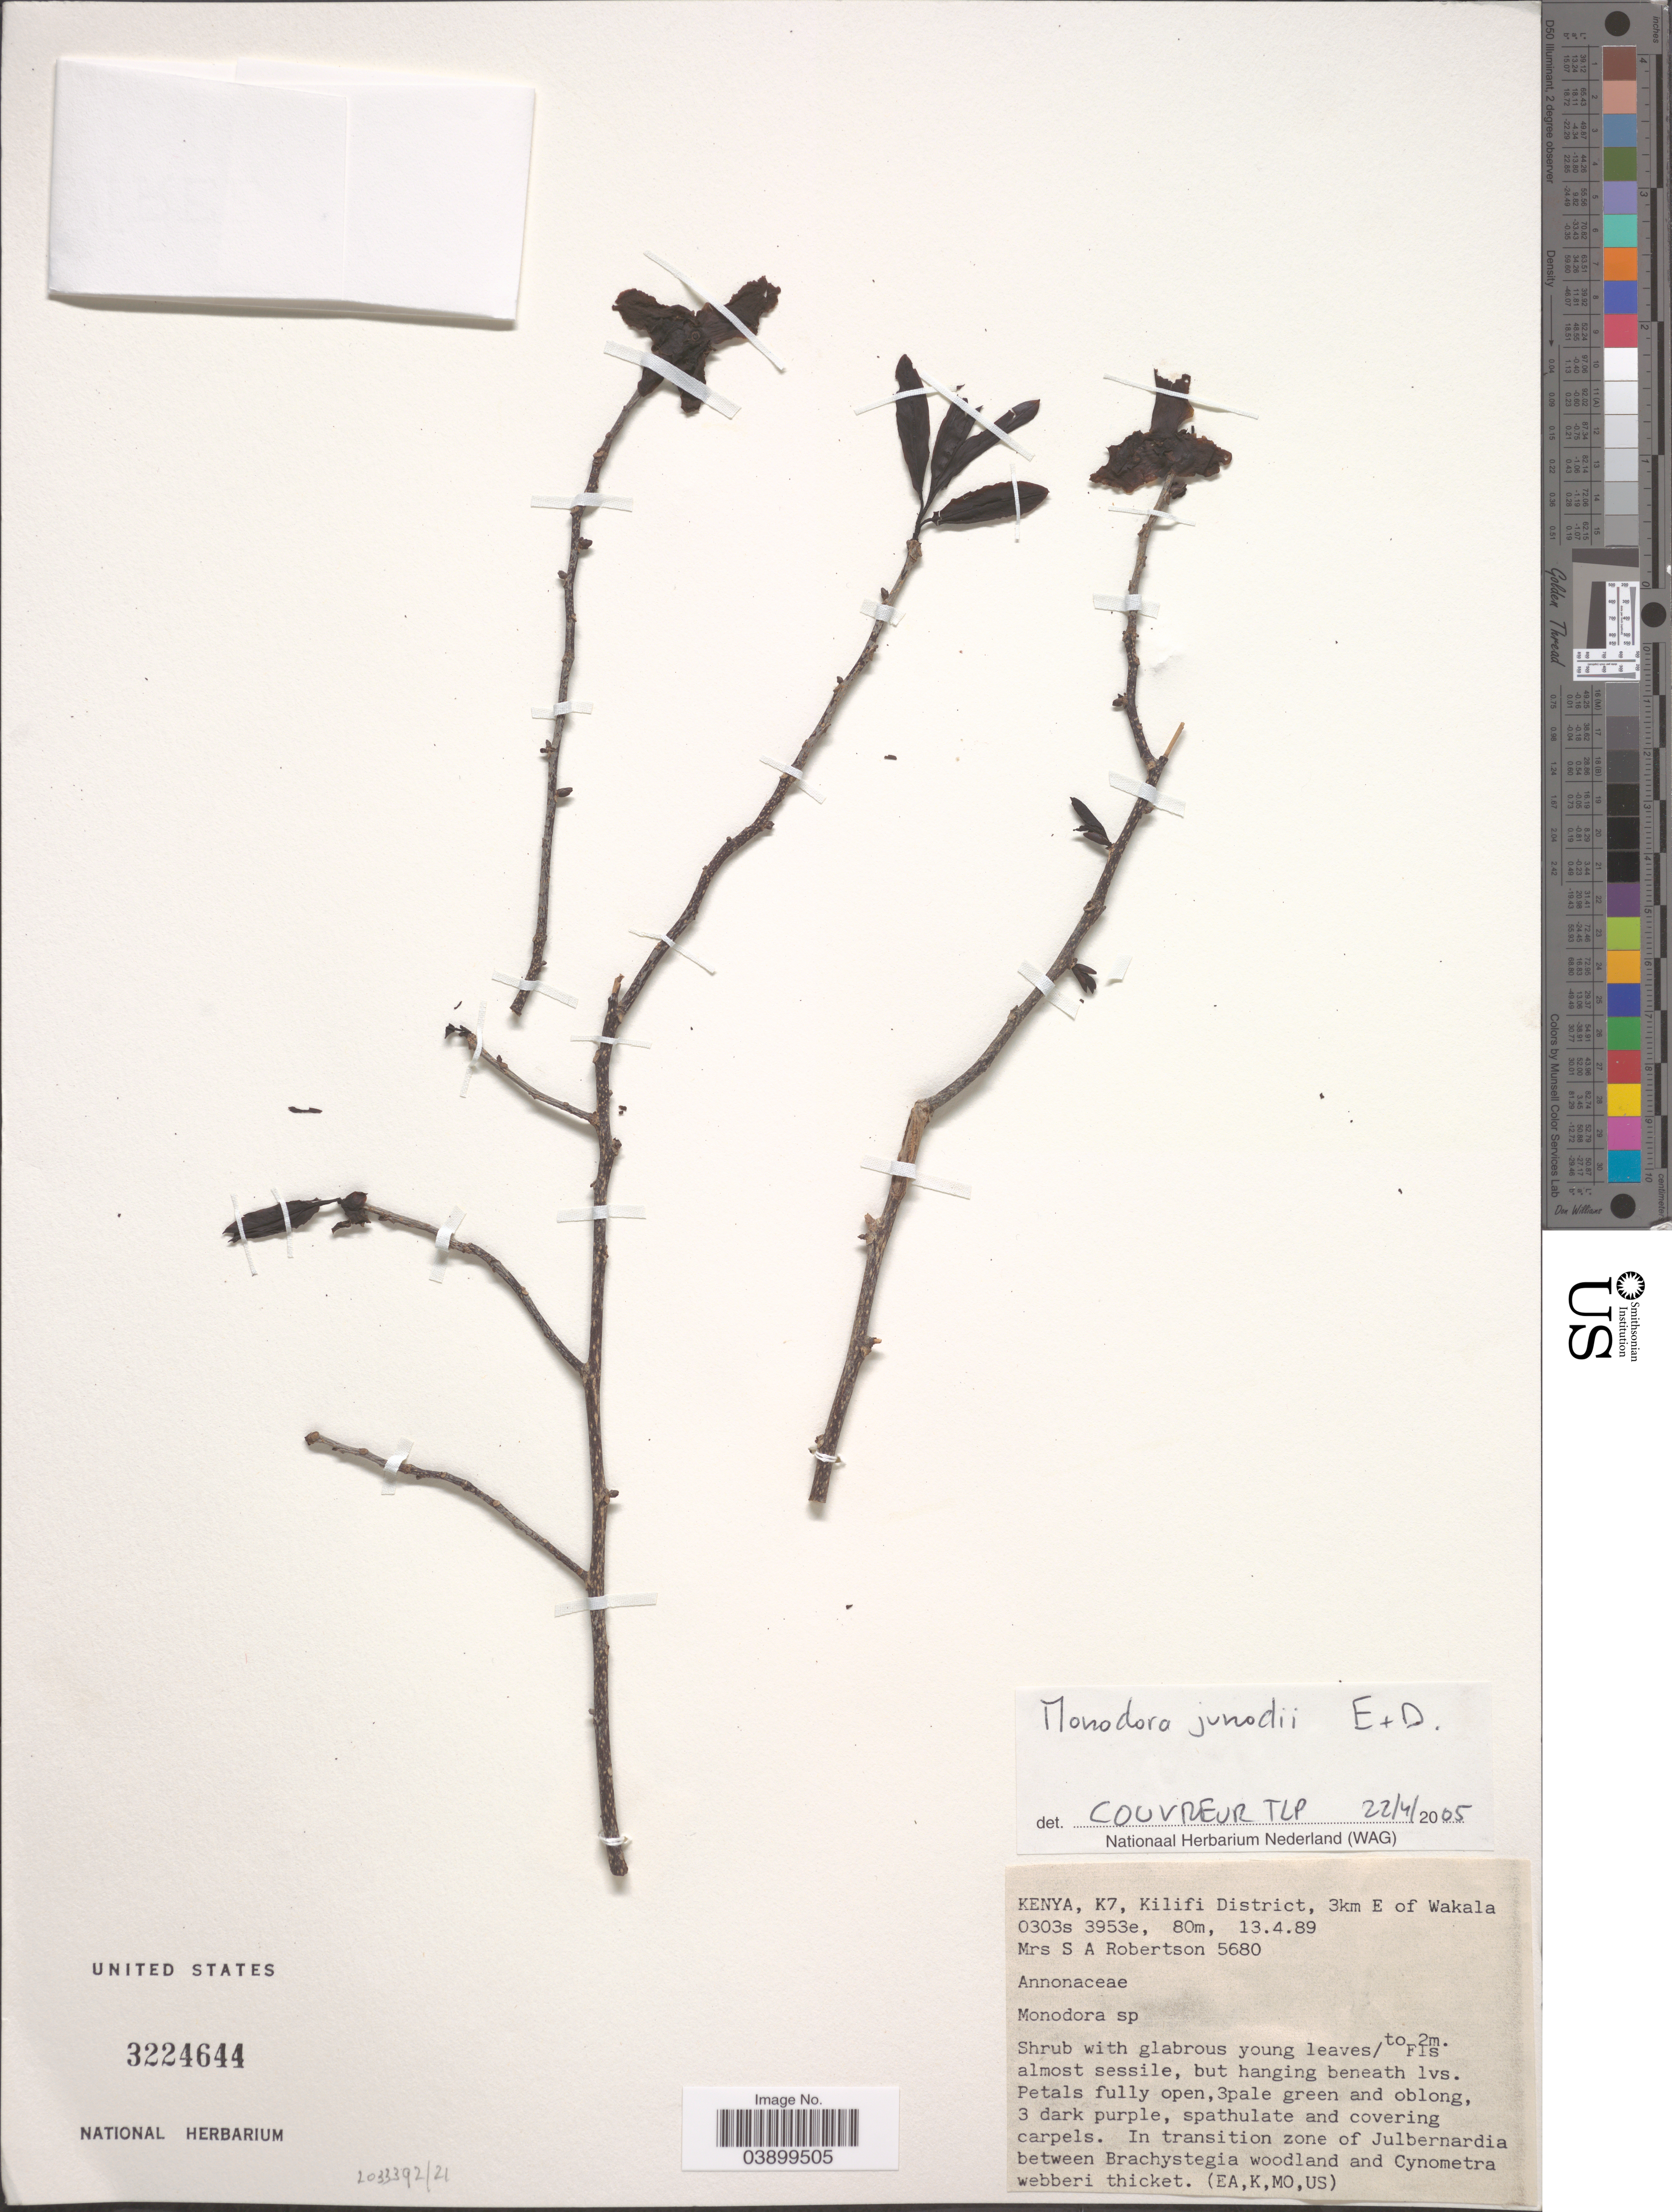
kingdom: Plantae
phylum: Tracheophyta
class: Magnoliopsida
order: Magnoliales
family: Annonaceae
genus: Monodora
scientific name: Monodora junodii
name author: Engl. & Diels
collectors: S. Robertson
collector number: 5680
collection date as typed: Transcribed d/m/y: 13/4/89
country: Kenya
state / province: Kilifi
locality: K7, Kilifi District, 3km E of Wakala.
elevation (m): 80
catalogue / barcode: US 3224644